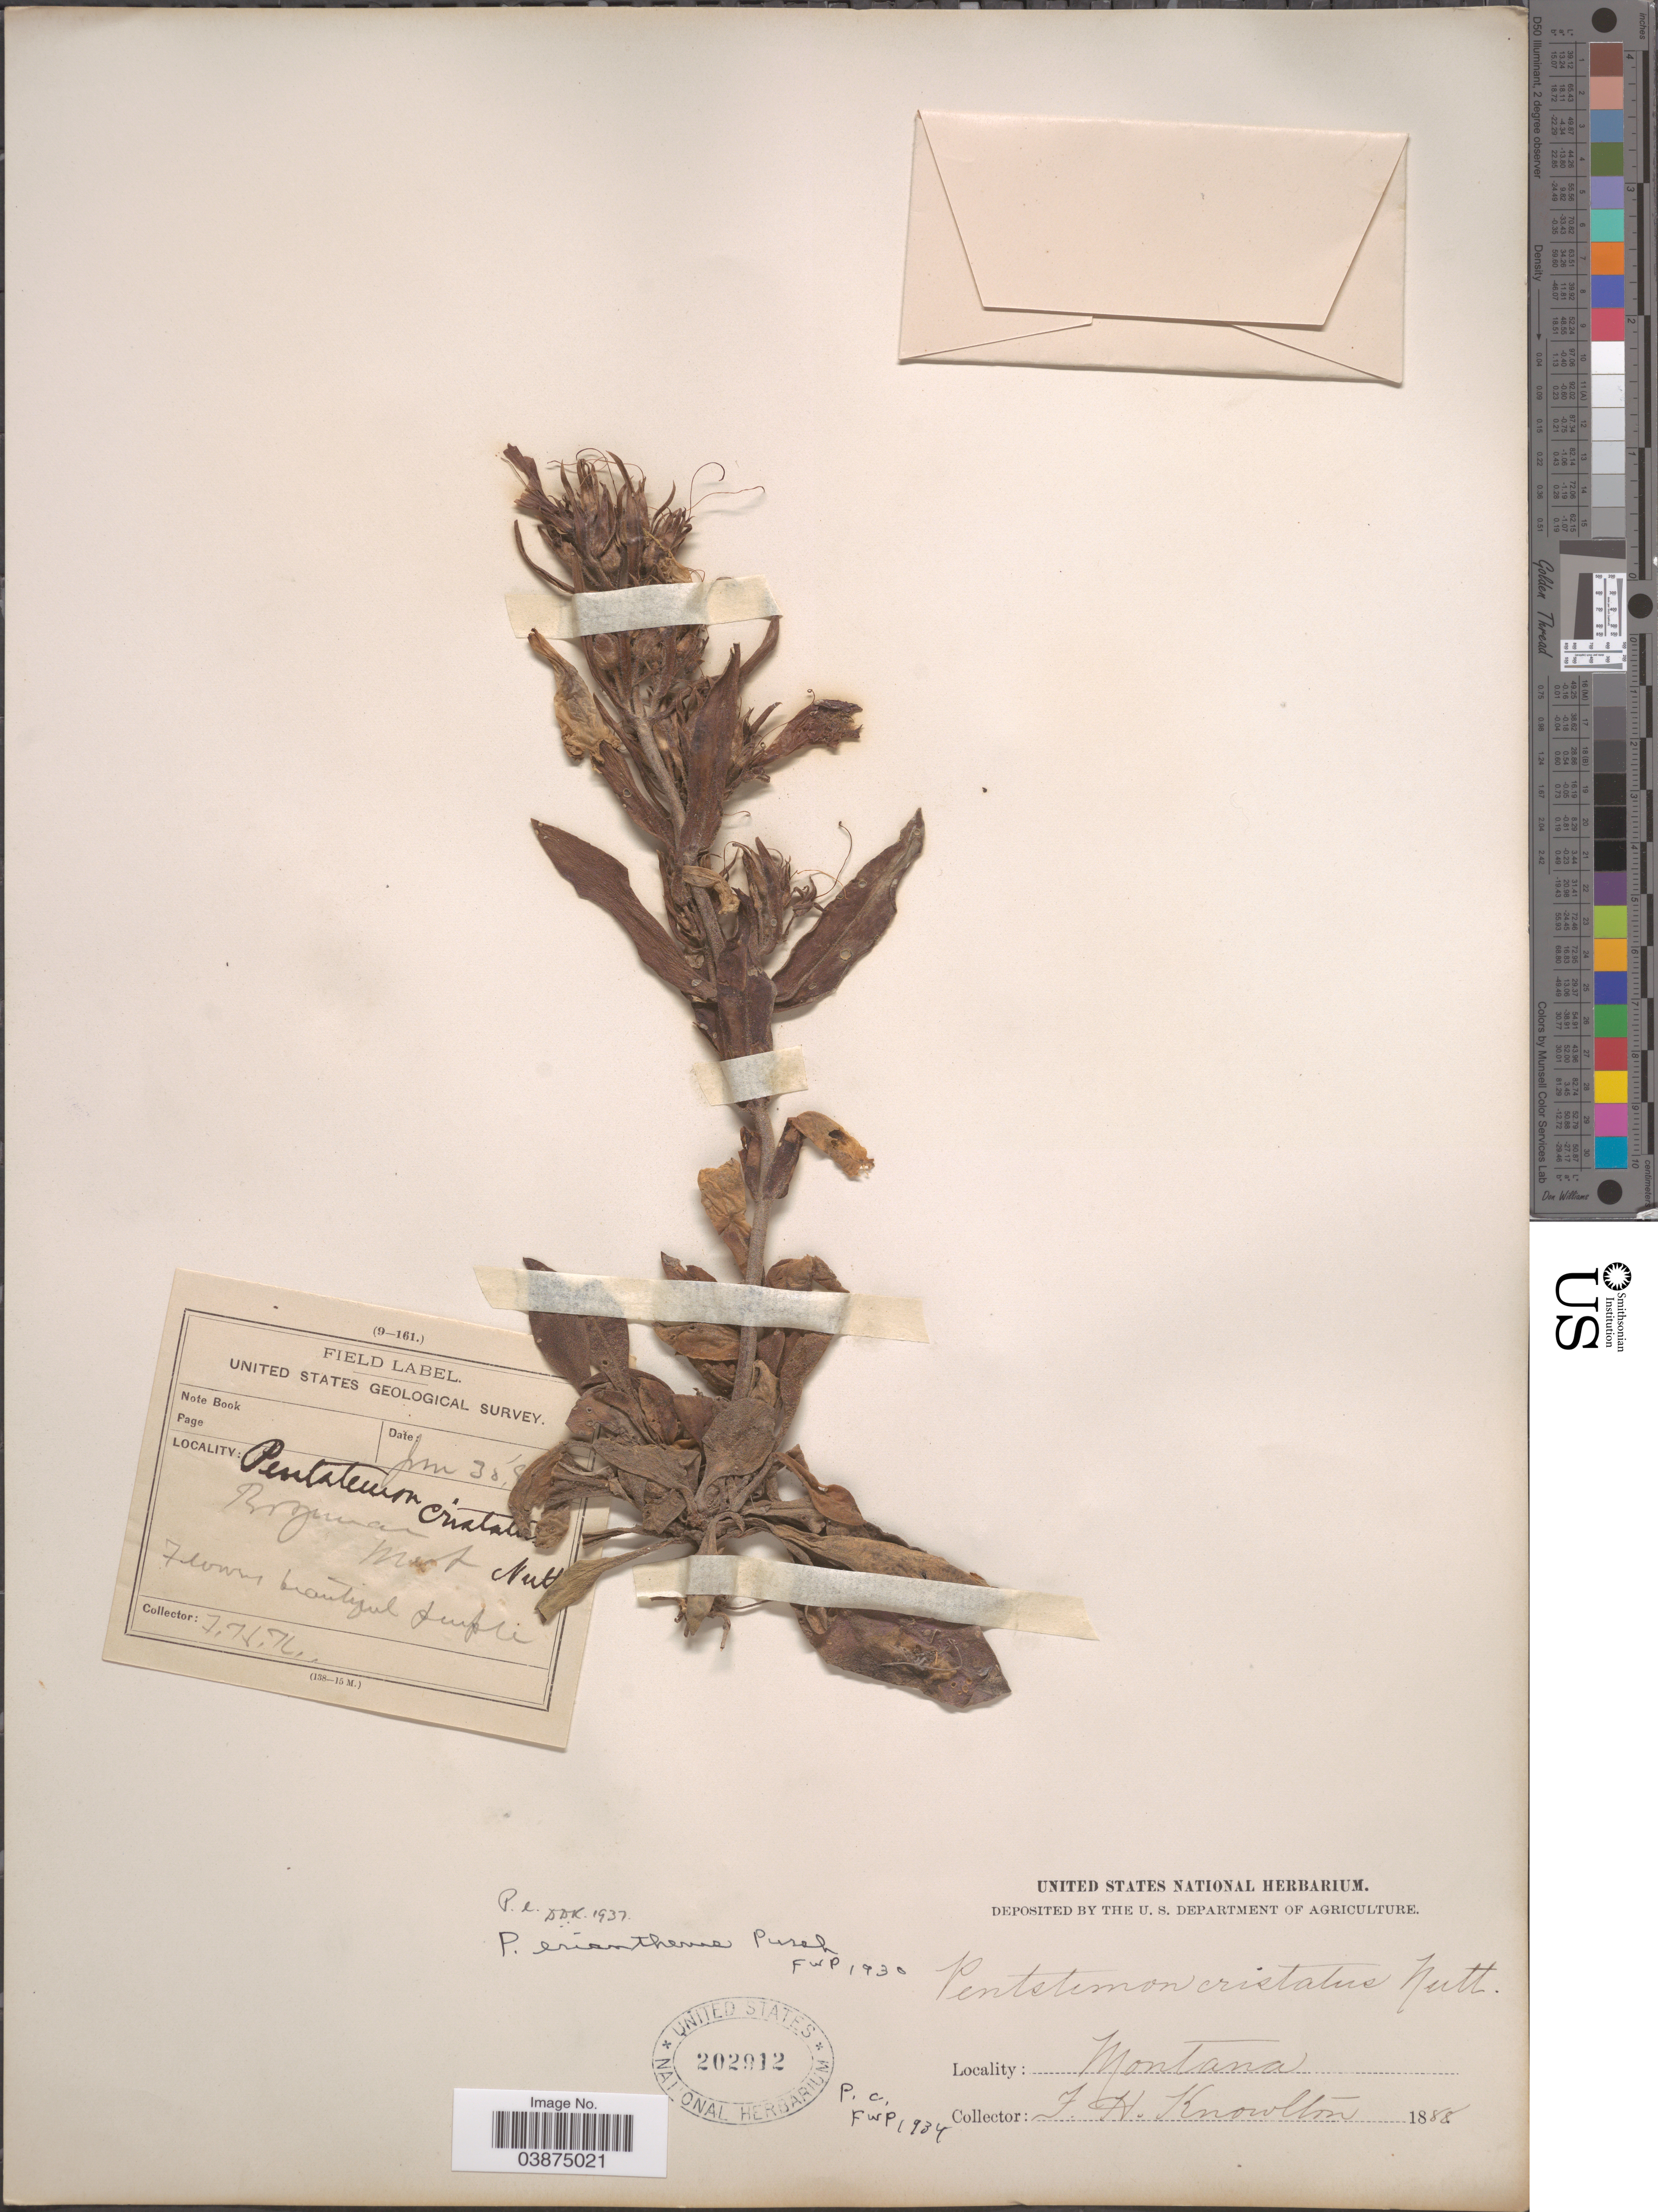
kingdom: Plantae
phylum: Tracheophyta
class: Magnoliopsida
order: Lamiales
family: Plantaginaceae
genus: Penstemon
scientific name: Penstemon eriantherus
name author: Pursh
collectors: F. H. Knowlton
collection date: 1888-06-30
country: United States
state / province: Montana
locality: Bryman.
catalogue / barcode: US 202912